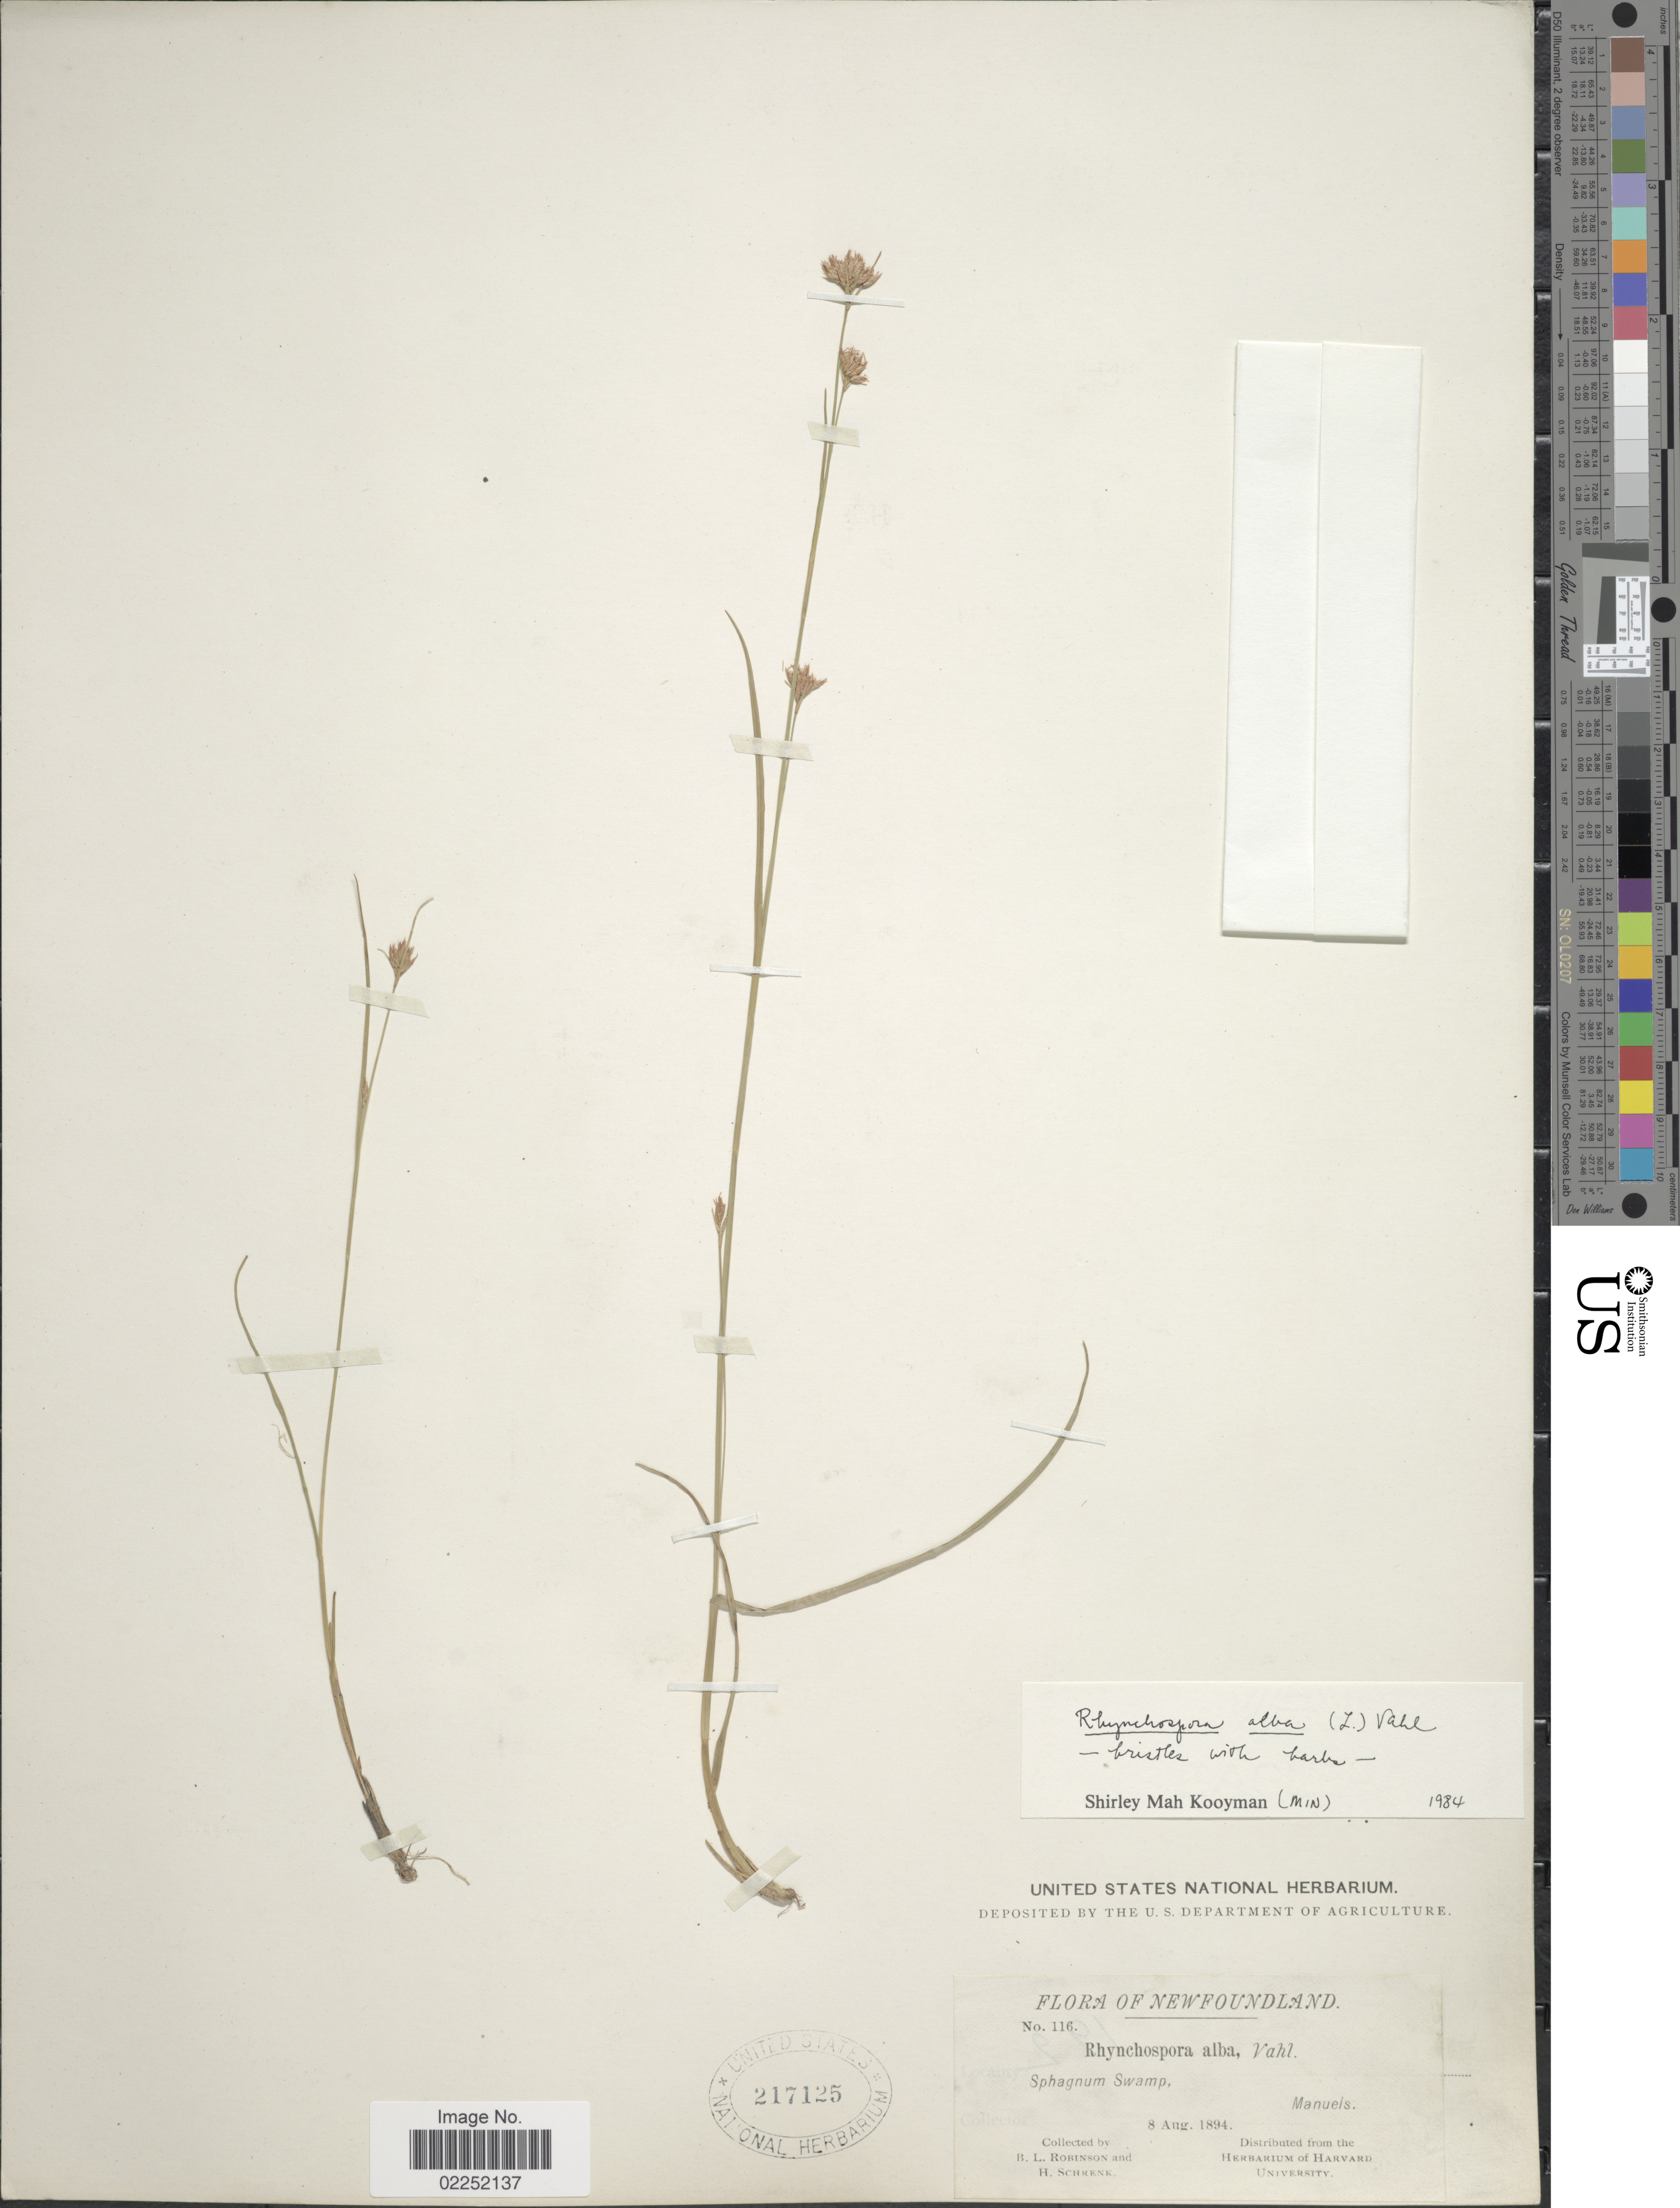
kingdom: Plantae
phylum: Tracheophyta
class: Liliopsida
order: Poales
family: Cyperaceae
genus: Rhynchospora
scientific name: Rhynchospora alba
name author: (L.) Vahl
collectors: B. L. Robinson & H. v. Schrenk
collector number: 116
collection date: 1894-08-08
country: Canada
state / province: Newfoundland and Labrador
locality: Sphagnum Swamp, Manuels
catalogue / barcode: US 217125